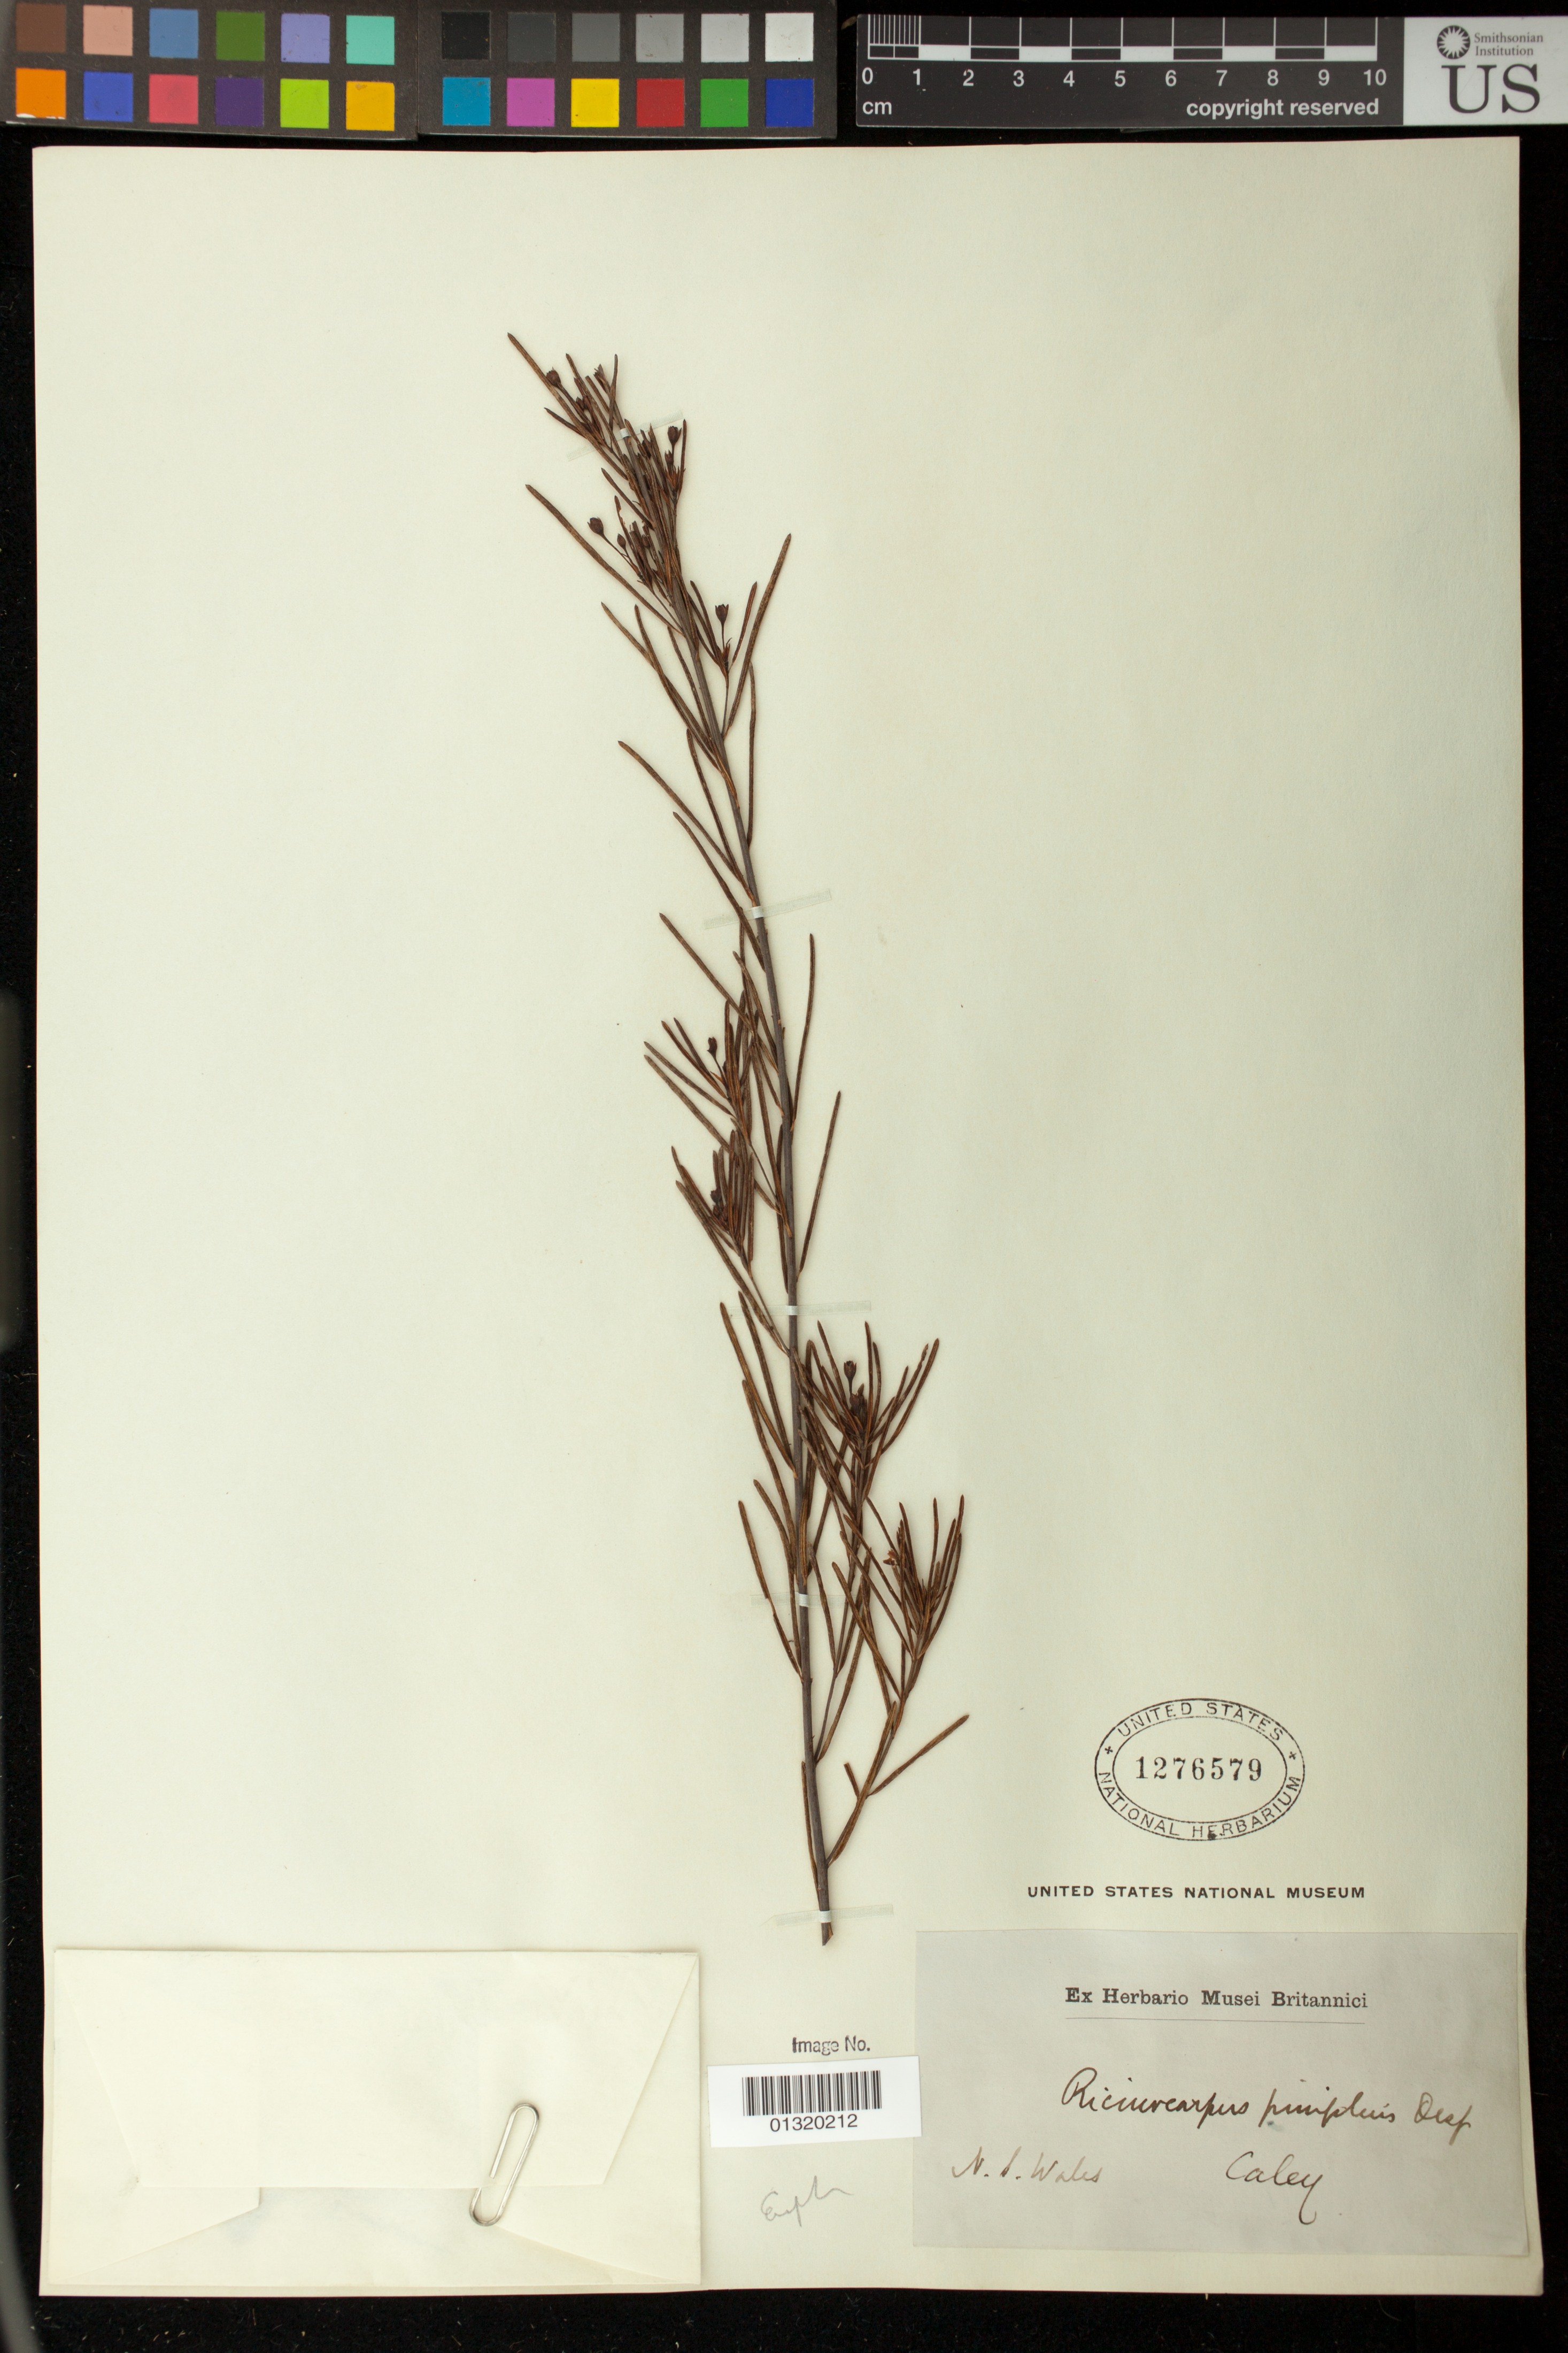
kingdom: Plantae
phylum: Tracheophyta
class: Magnoliopsida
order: Malpighiales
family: Euphorbiaceae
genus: Ricinocarpos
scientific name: Ricinocarpos pinifolius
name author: Desf.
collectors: G. Caley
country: Australia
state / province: New South Wales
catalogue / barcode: US 1276579